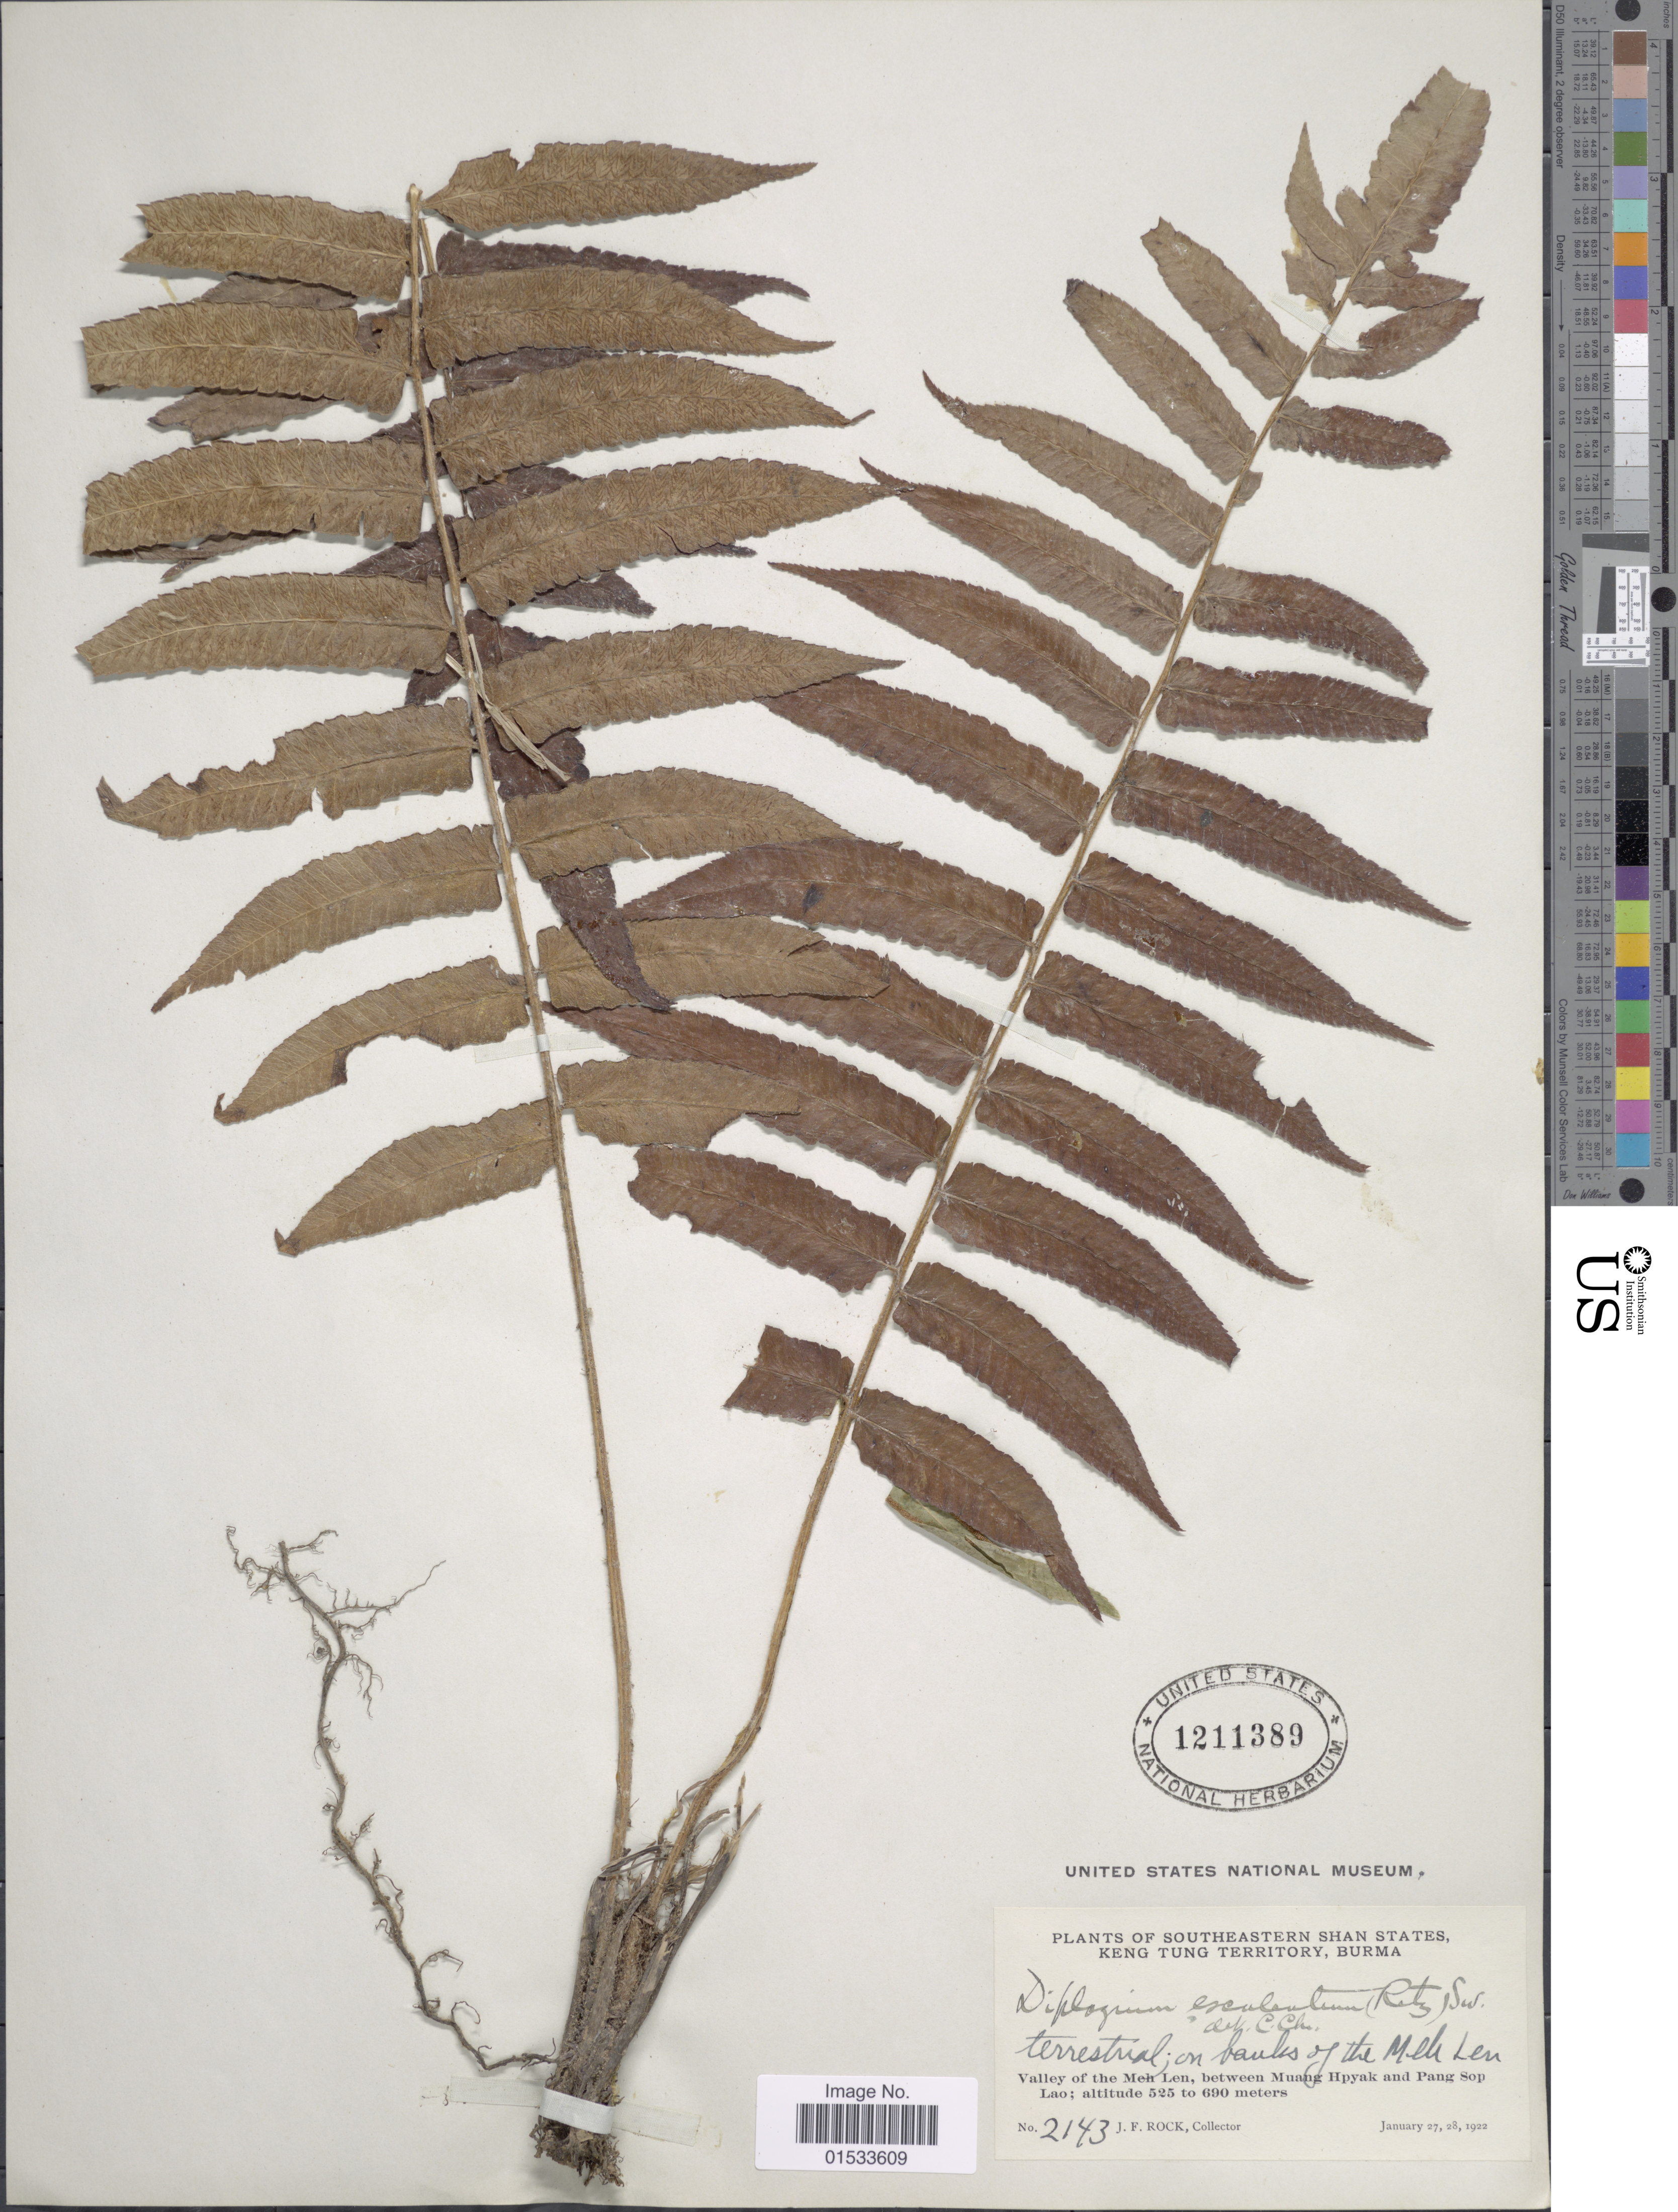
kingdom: Plantae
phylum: Tracheophyta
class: Polypodiopsida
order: Polypodiales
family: Athyriaceae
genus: Diplazium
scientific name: Diplazium esculentum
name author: (Retz.) Sw.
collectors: J. Rock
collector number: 2143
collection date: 1922-01-27/1922-01-28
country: Myanmar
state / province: Shan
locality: Southeastern Shan States, Keng Tung Terriotory, Burma, Valley of the Meh Len, between Muang Hpyak and Pang Sop Lao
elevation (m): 525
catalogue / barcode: US 1211389